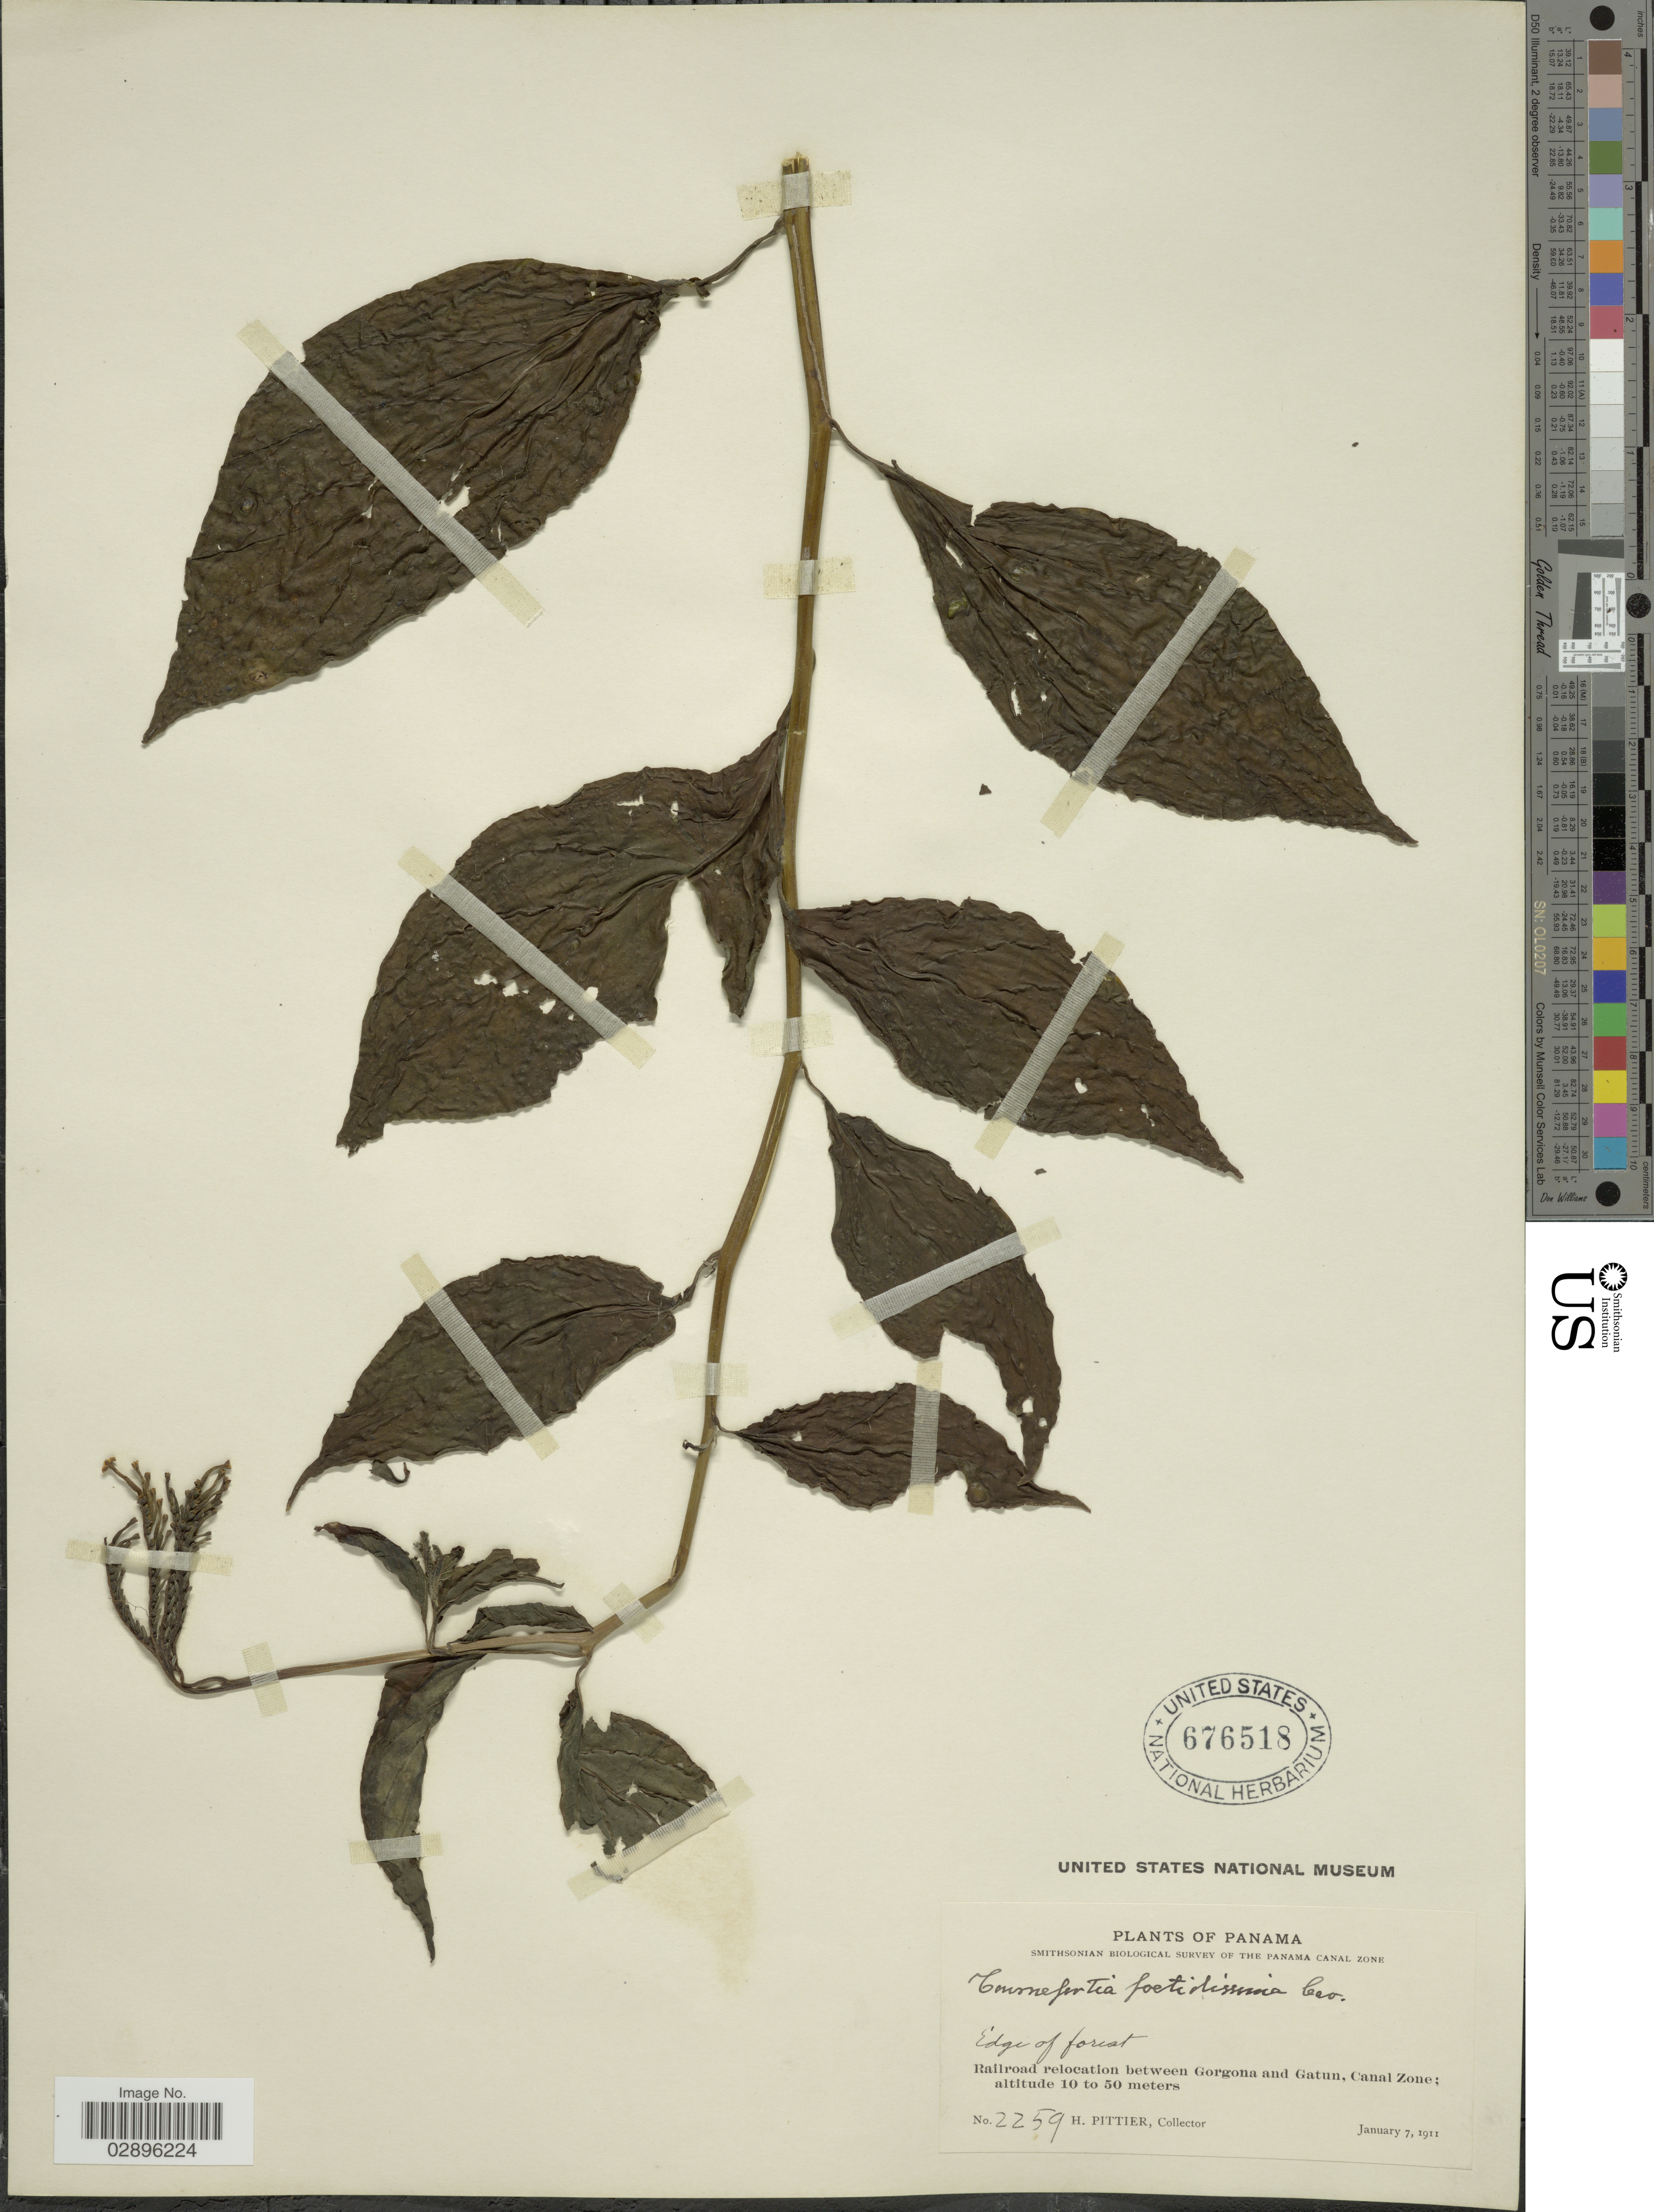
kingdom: Plantae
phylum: Tracheophyta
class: Magnoliopsida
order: Boraginales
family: Heliotropiaceae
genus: Tournefortia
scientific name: Tournefortia angustiflora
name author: Ruiz & Pav.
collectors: H. F. Pittier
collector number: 2259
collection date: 1911-01-07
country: Panama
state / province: Colón / Panamá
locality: Railroad relocation between Gorgona and Gatun, Canal Zone.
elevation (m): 10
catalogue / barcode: US 676518